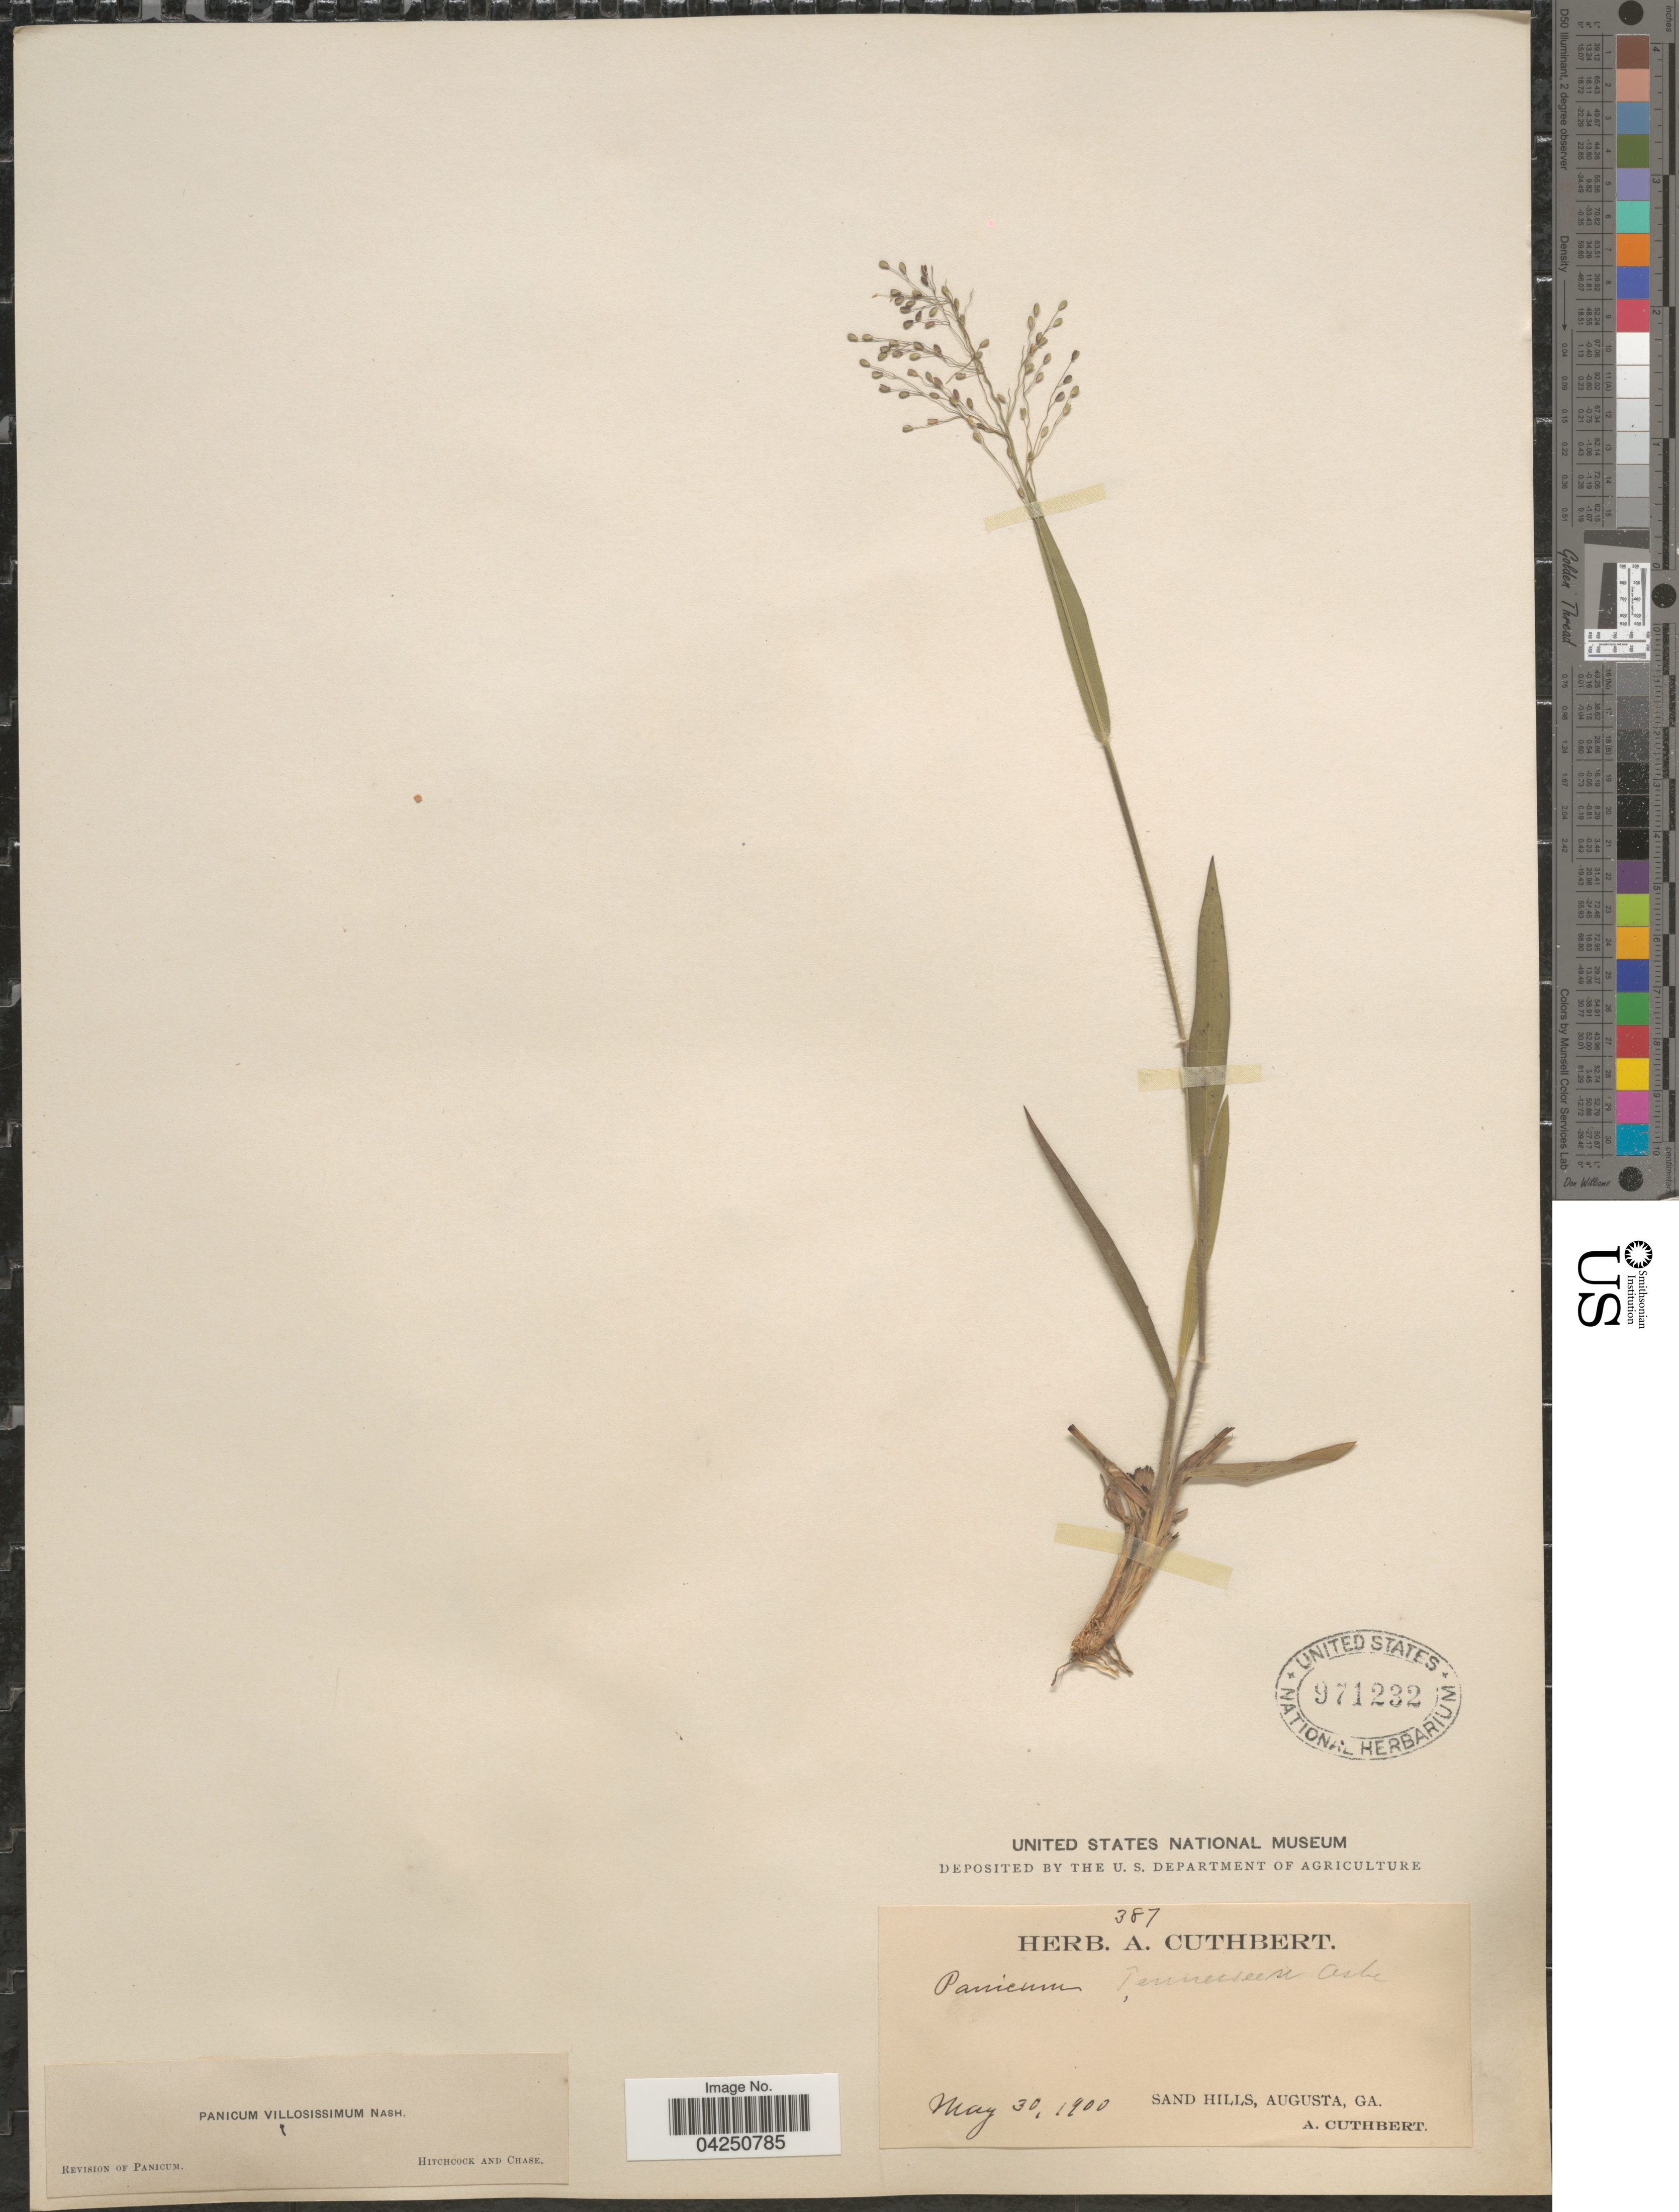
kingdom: Plantae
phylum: Tracheophyta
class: Liliopsida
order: Poales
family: Poaceae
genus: Dichanthelium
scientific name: Dichanthelium acuminatum var. acuminatum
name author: (Sw.) Gould & C.A. Clark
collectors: A. Cuthbert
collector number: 387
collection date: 1900-05-30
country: United States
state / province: Georgia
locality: Sand Hills, Augusta.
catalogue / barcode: US 971232